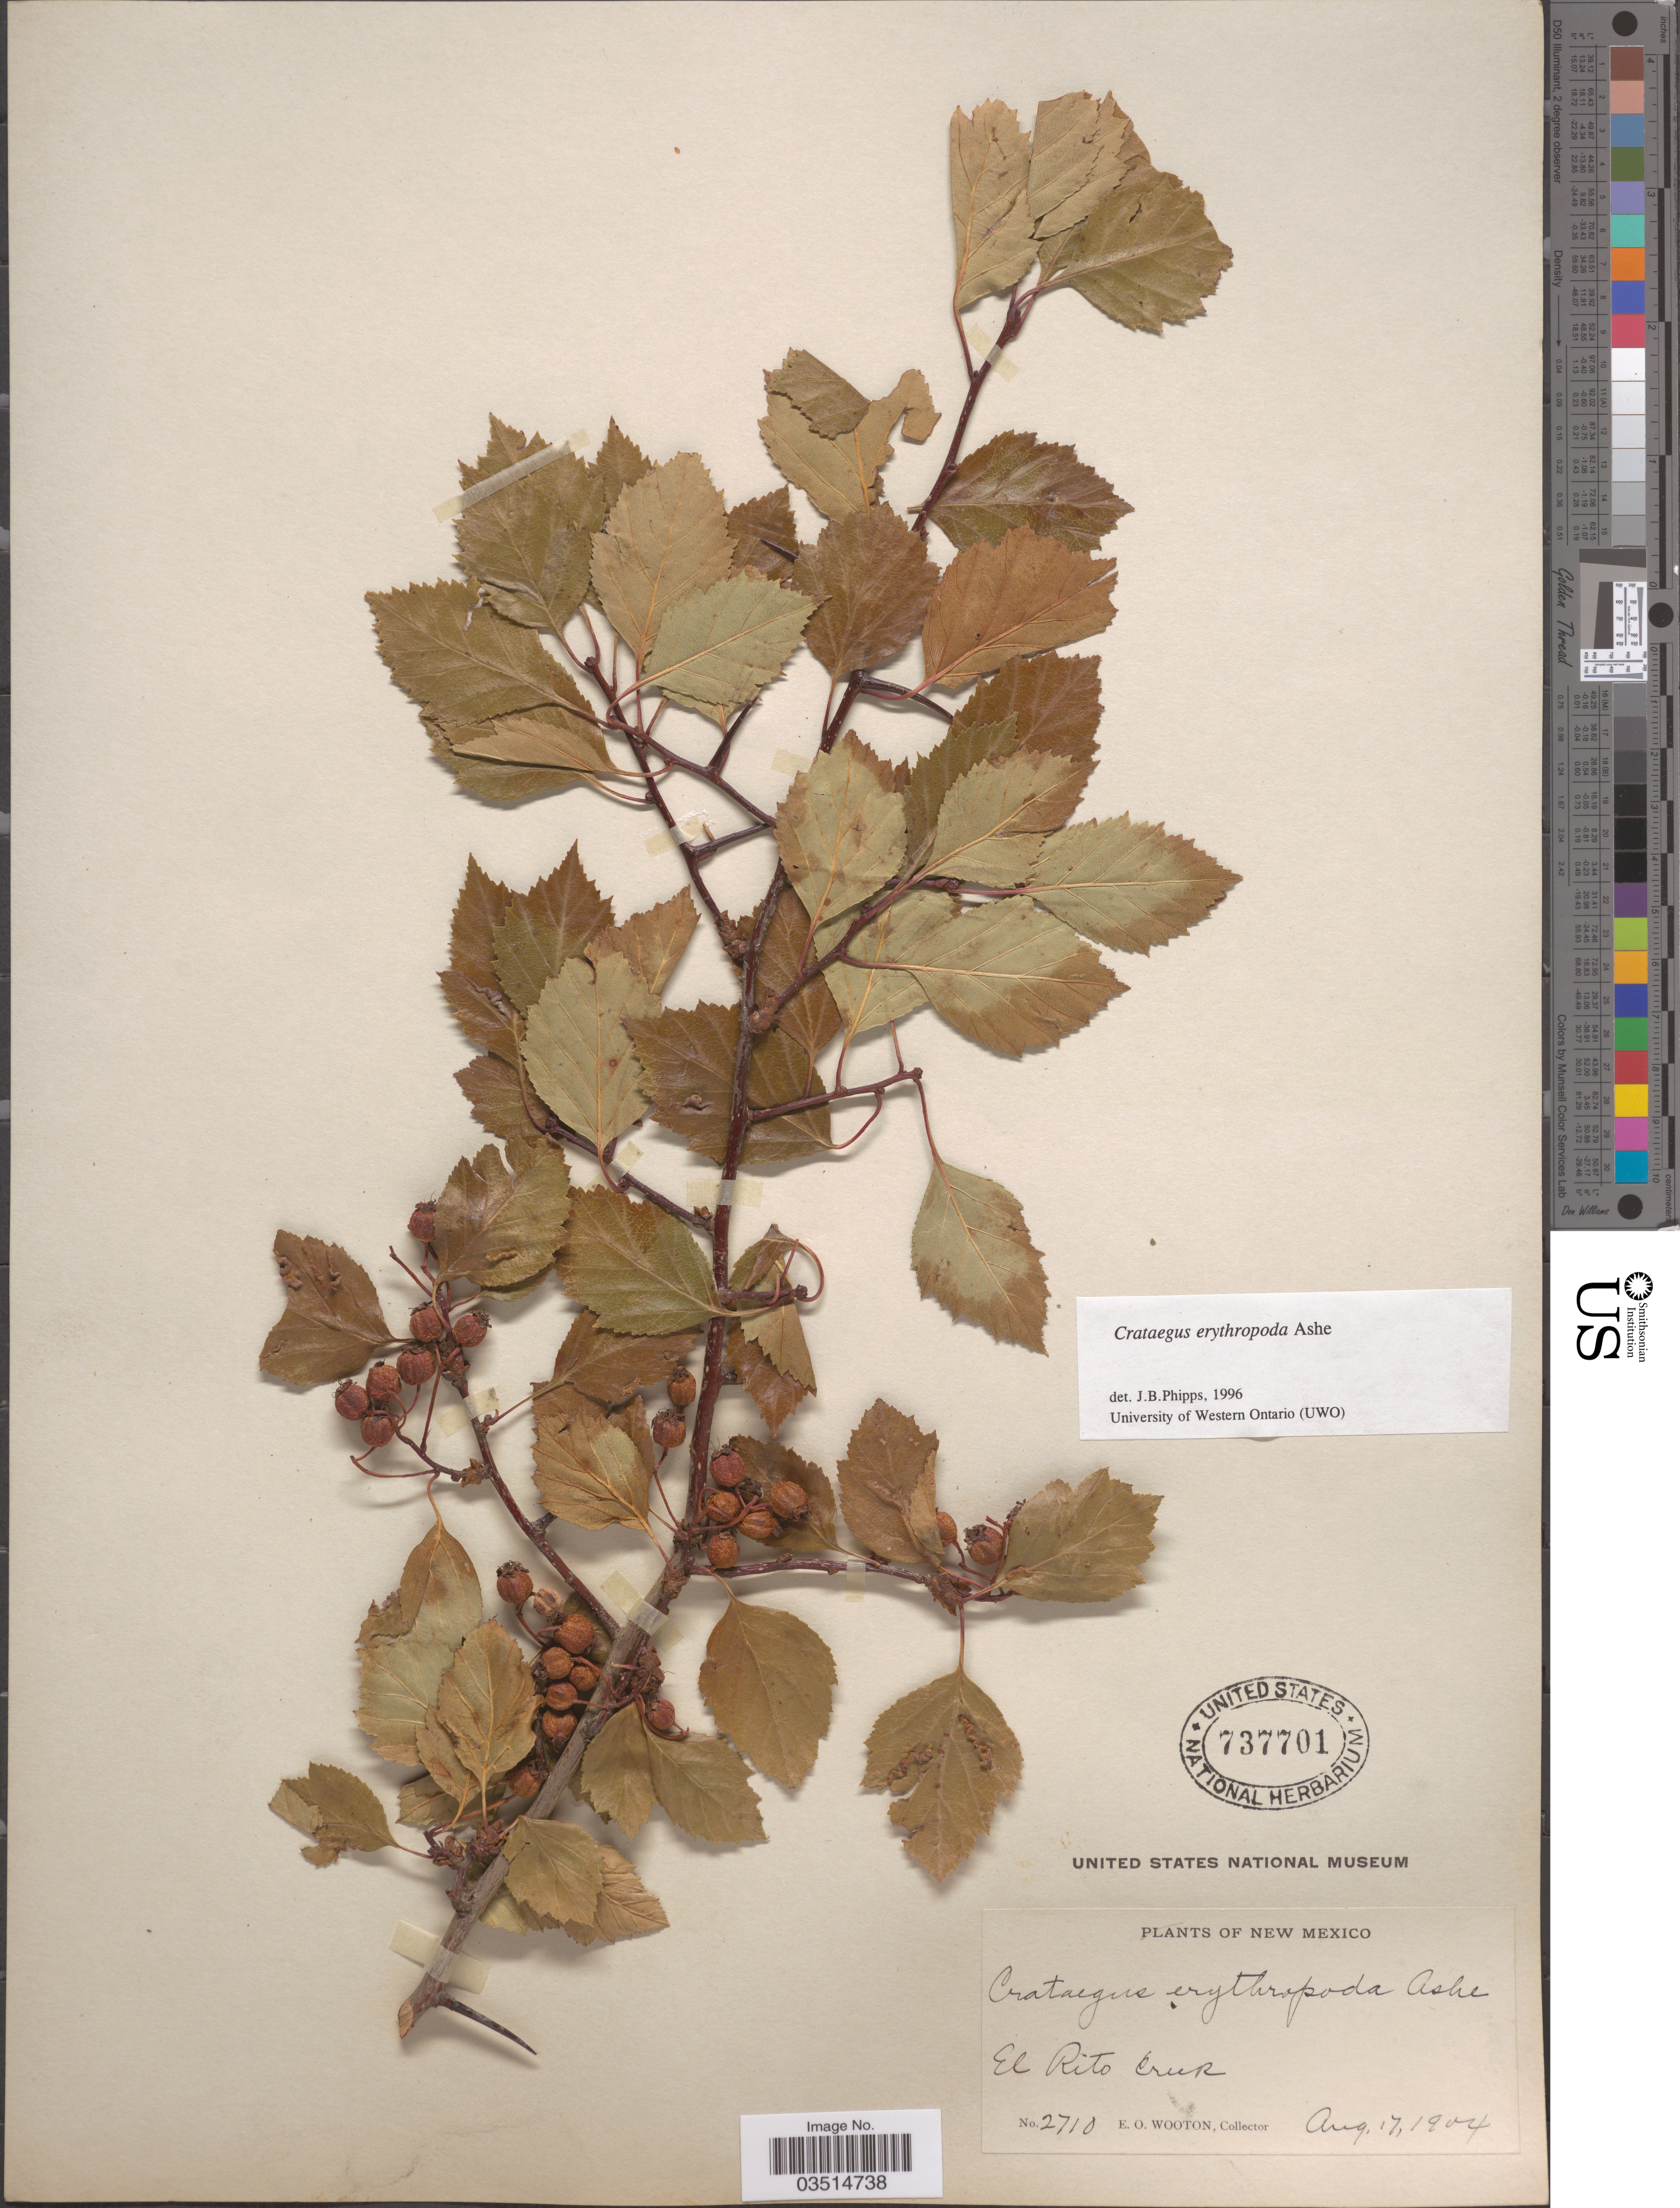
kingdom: Plantae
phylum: Tracheophyta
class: Magnoliopsida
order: Rosales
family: Rosaceae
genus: Crataegus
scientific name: Crataegus erythropoda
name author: Ashe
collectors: E. O. Wooton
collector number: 2710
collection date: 1904-08-17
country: United States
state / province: New Mexico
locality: El Rito Creek.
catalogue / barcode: US 737701